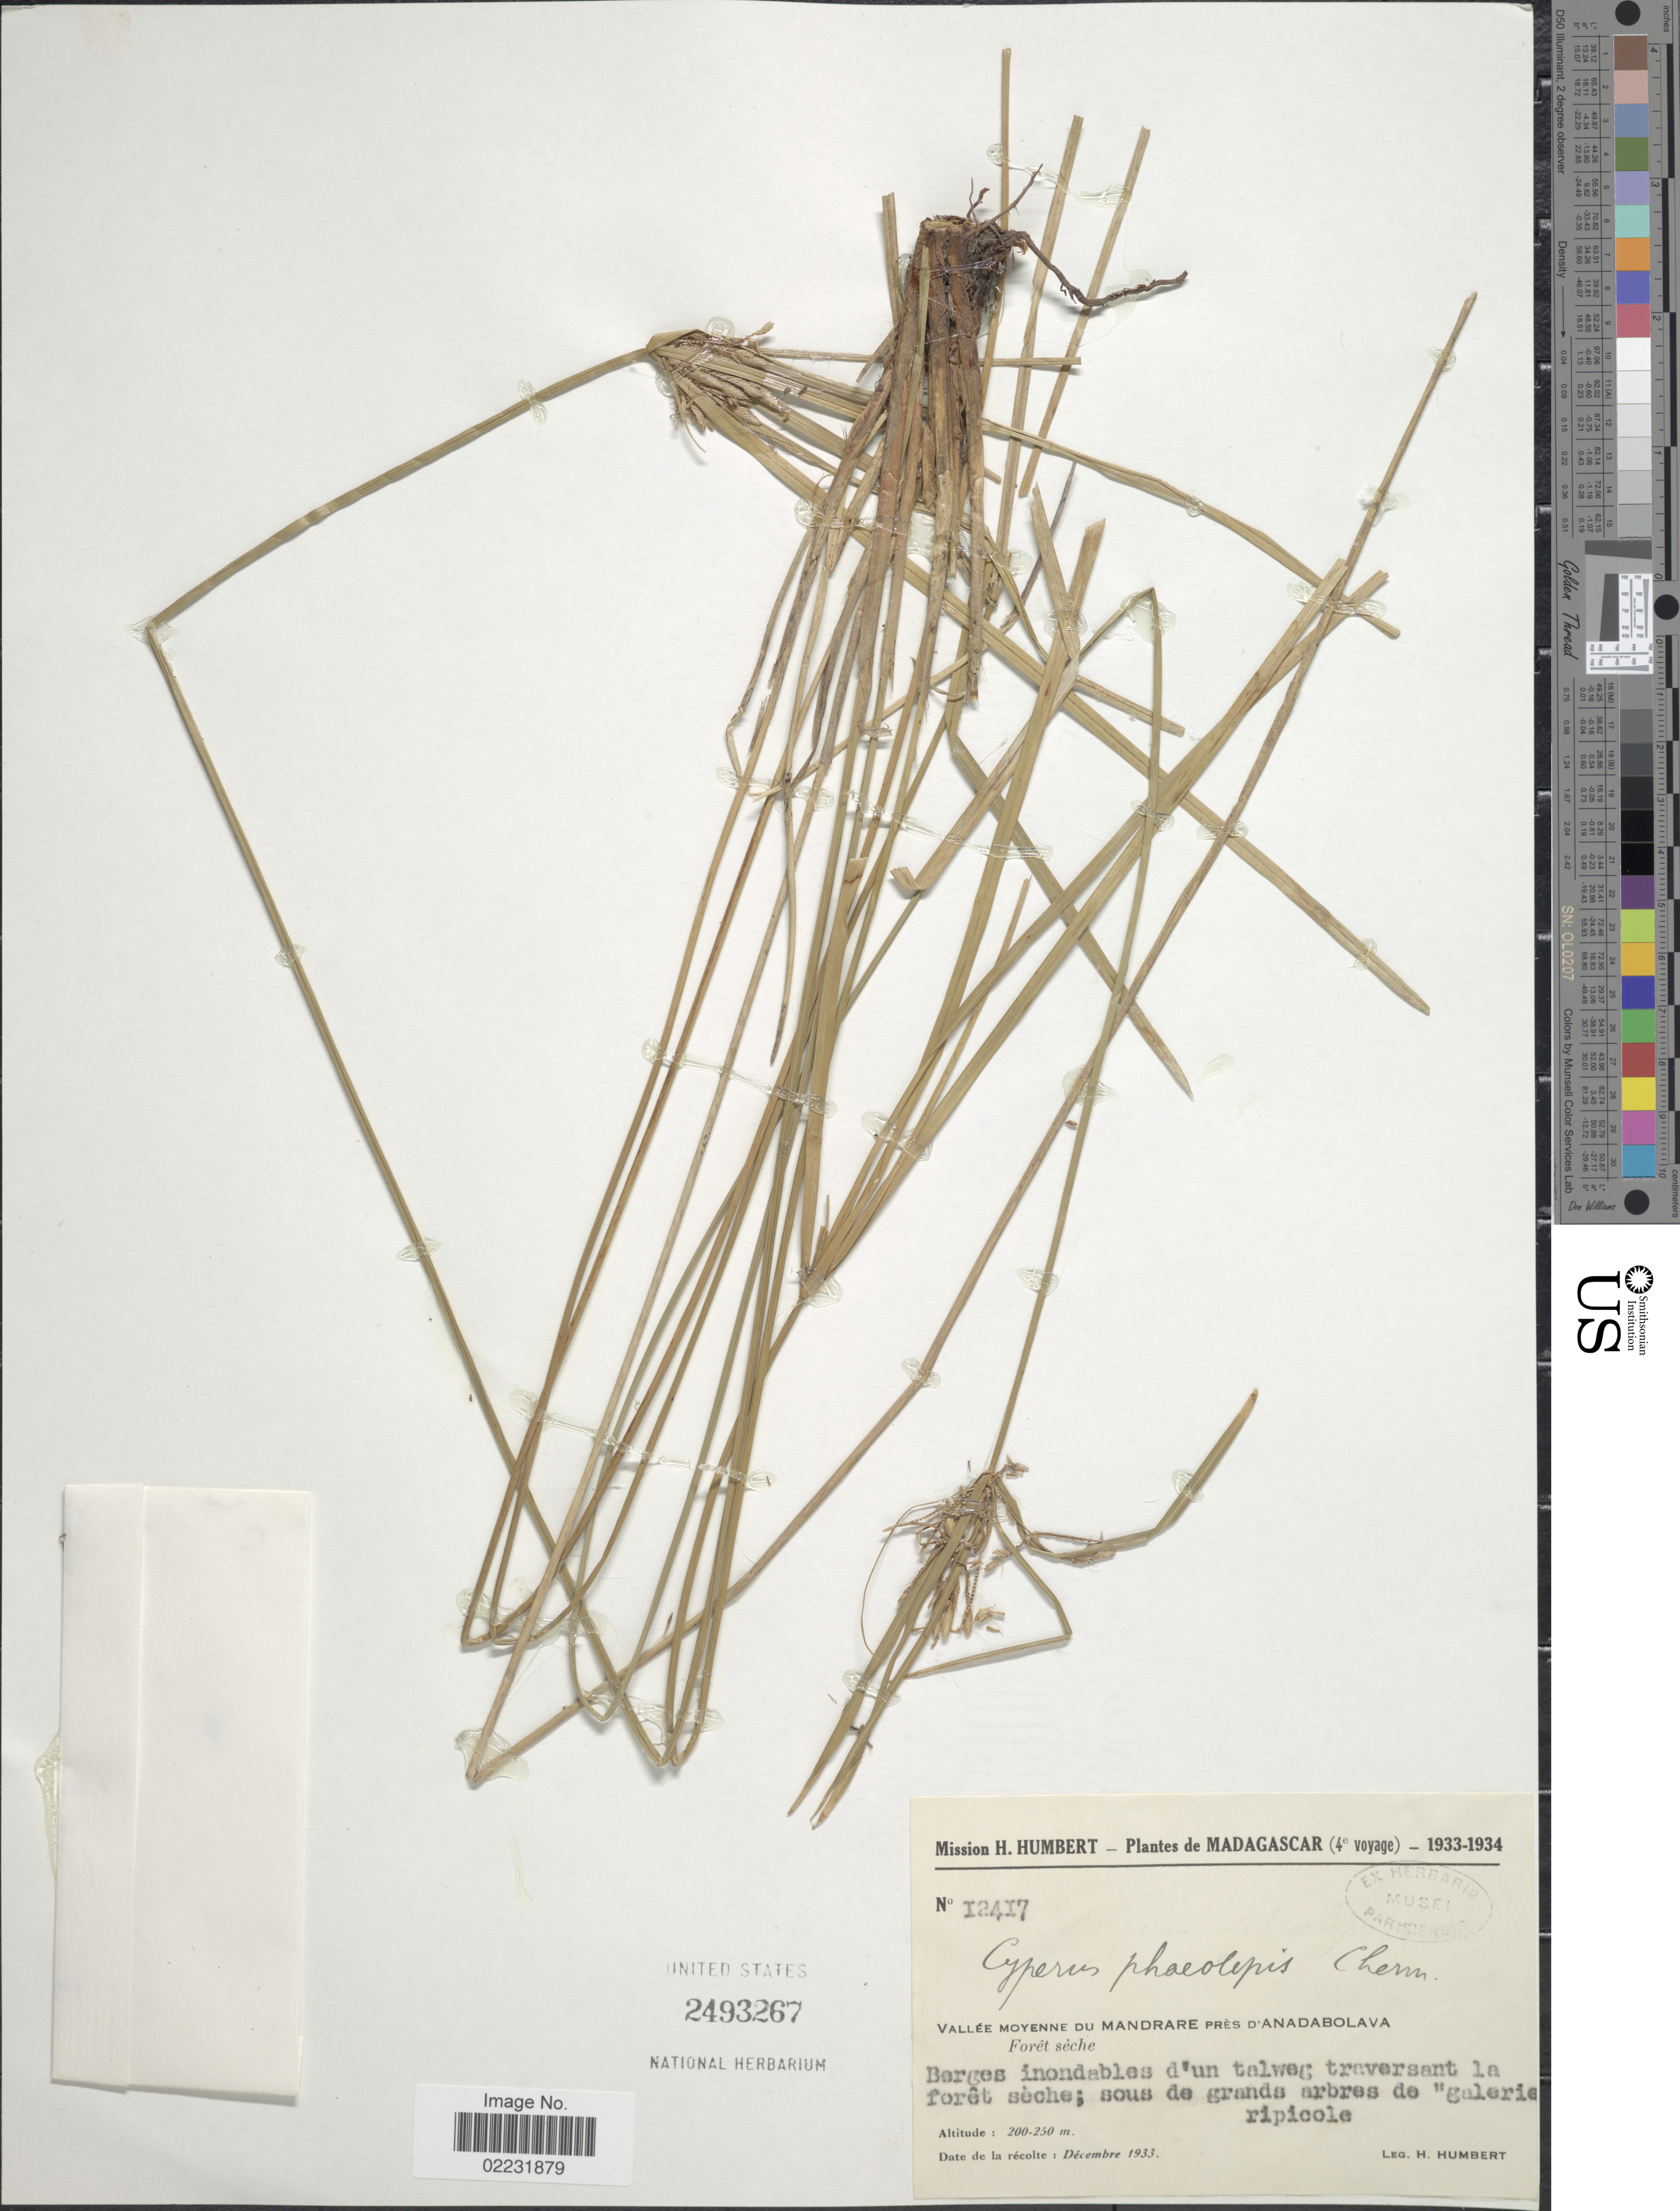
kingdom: Plantae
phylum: Tracheophyta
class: Liliopsida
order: Poales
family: Cyperaceae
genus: Cyperus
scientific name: Cyperus phaeolepis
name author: Cherm.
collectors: H. Humbert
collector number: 12417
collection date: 1933/1934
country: Madagascar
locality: Vallee MOyenne du Mandrare pres d'Anadabolava, Forest seche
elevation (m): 200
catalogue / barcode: US 2493267